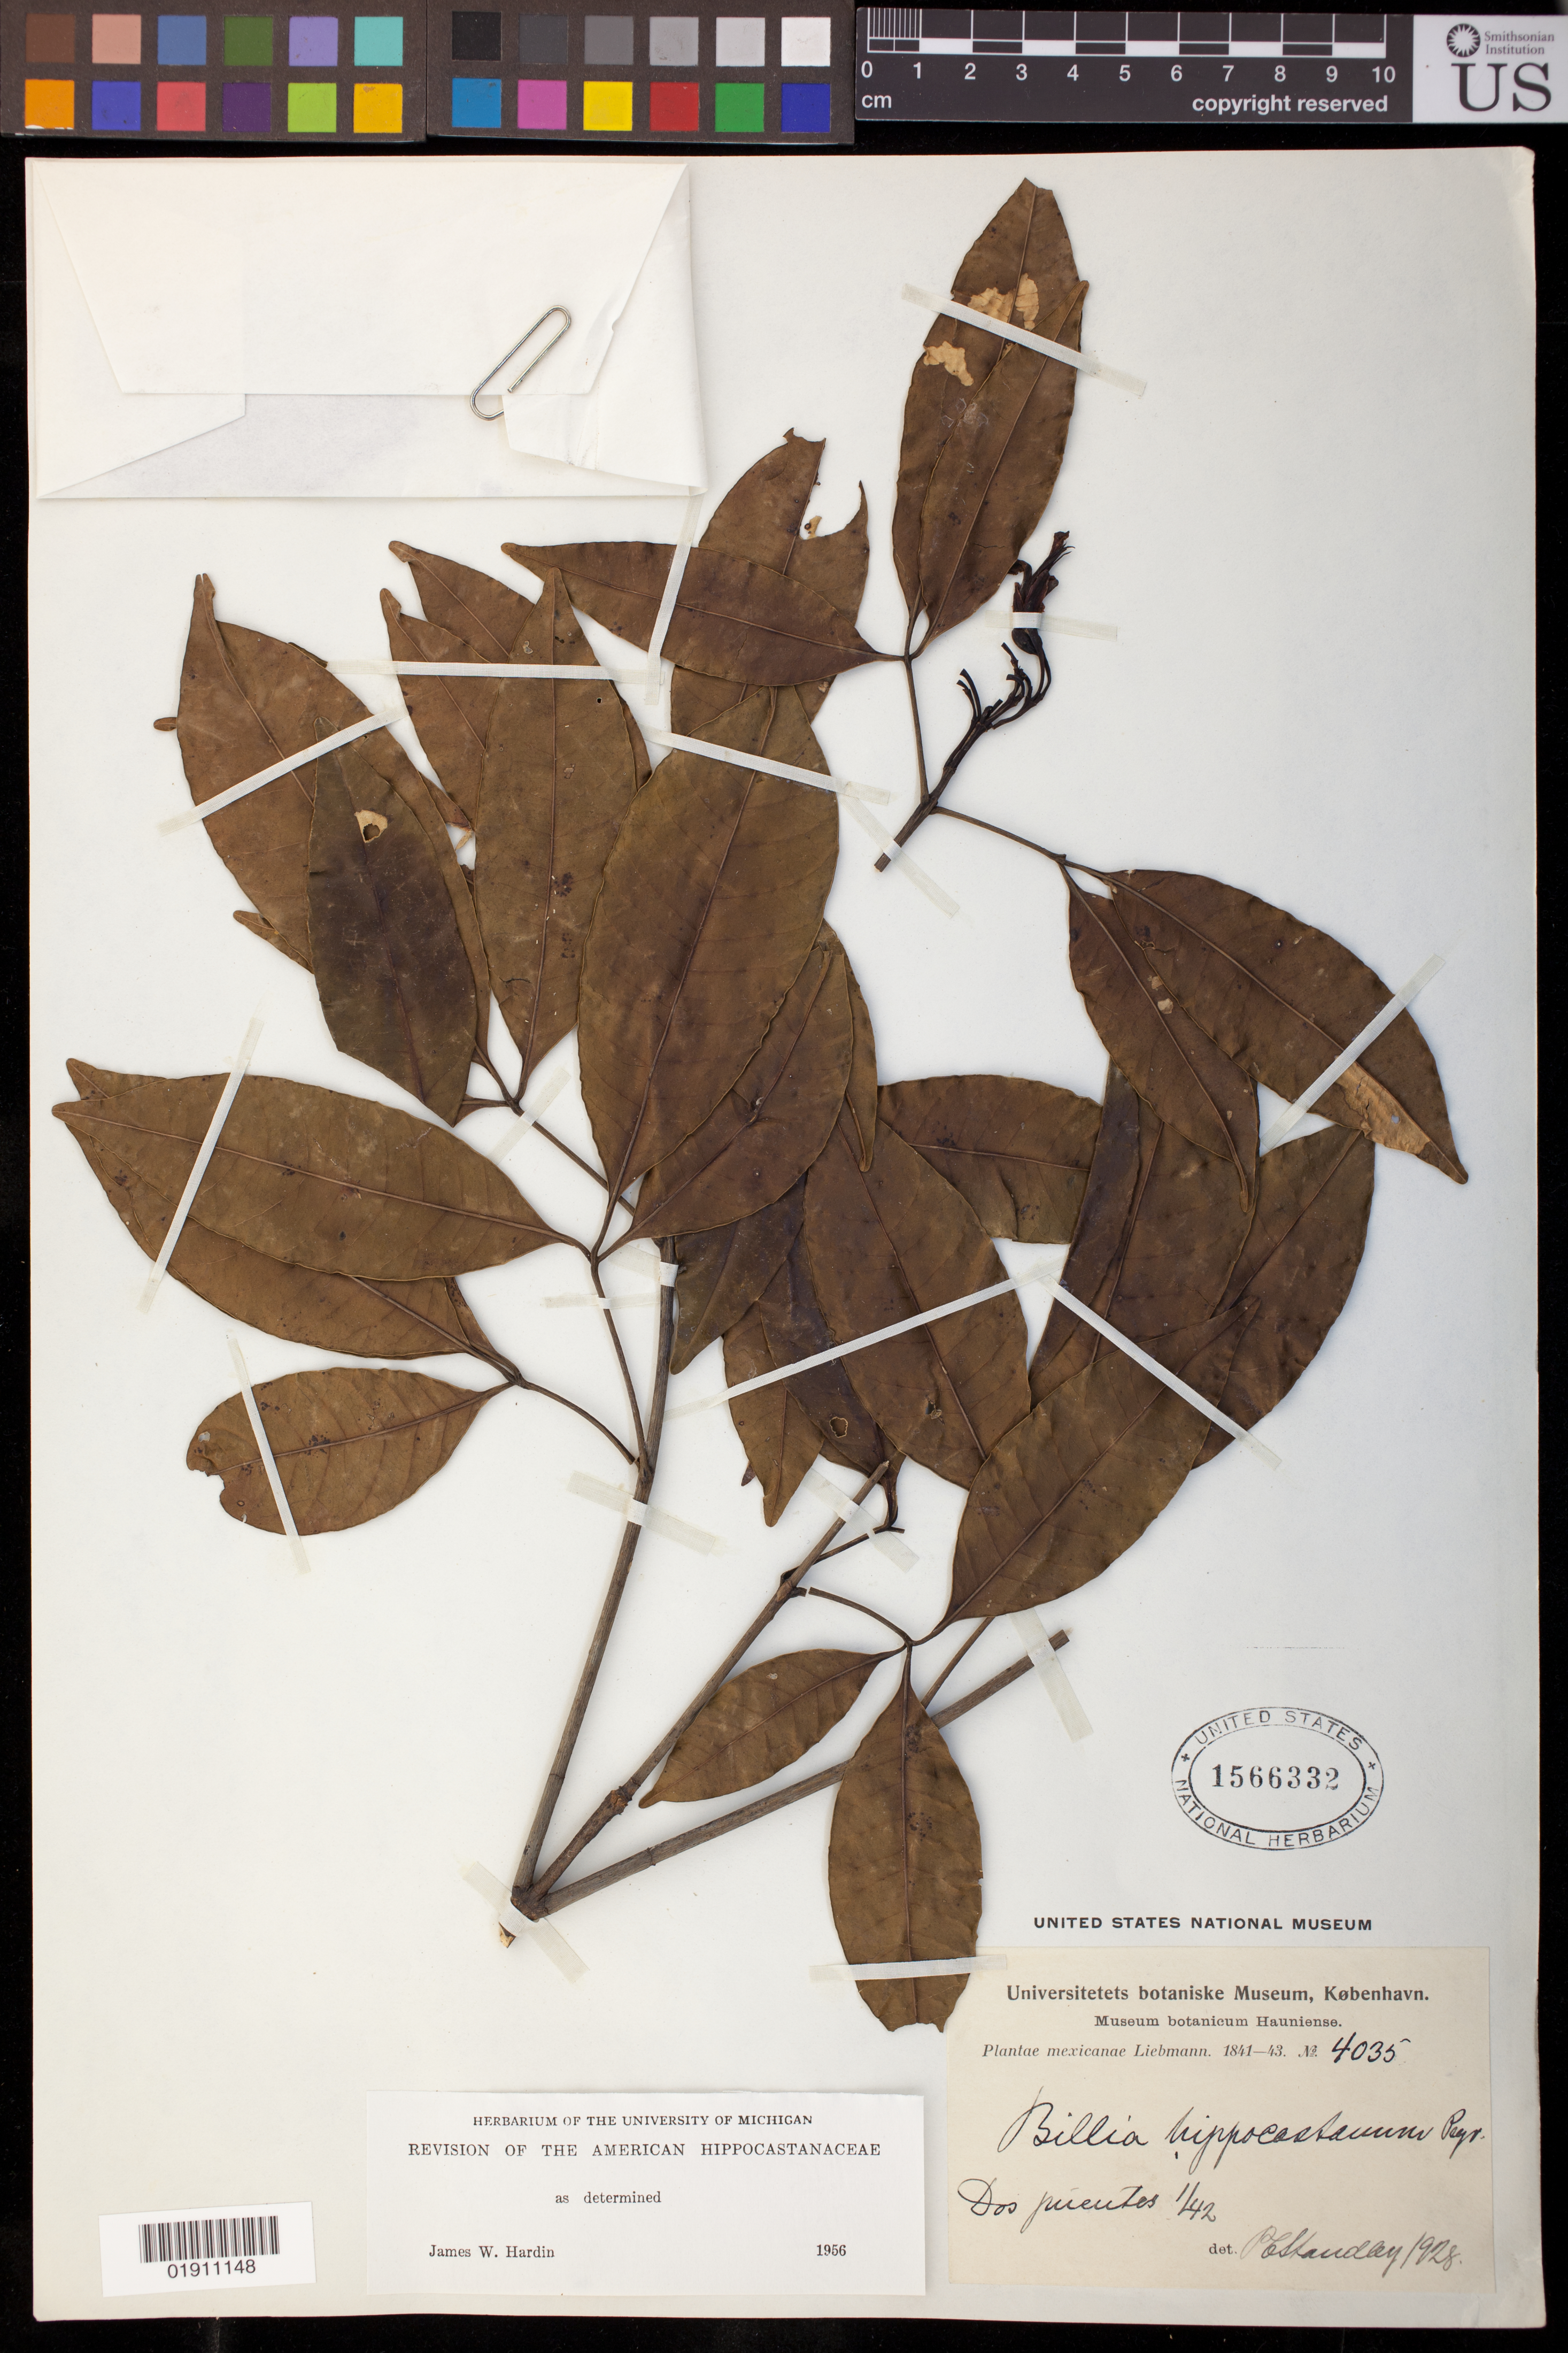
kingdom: Plantae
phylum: Tracheophyta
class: Magnoliopsida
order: Sapindales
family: Sapindaceae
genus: Billia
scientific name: Billia hippocastanum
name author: Peyr.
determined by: Hardin, J. W.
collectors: F. M. Liebmann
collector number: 4035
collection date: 1842-01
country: Mexico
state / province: Veracruz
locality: Dos Puentos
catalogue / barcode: US 1566332